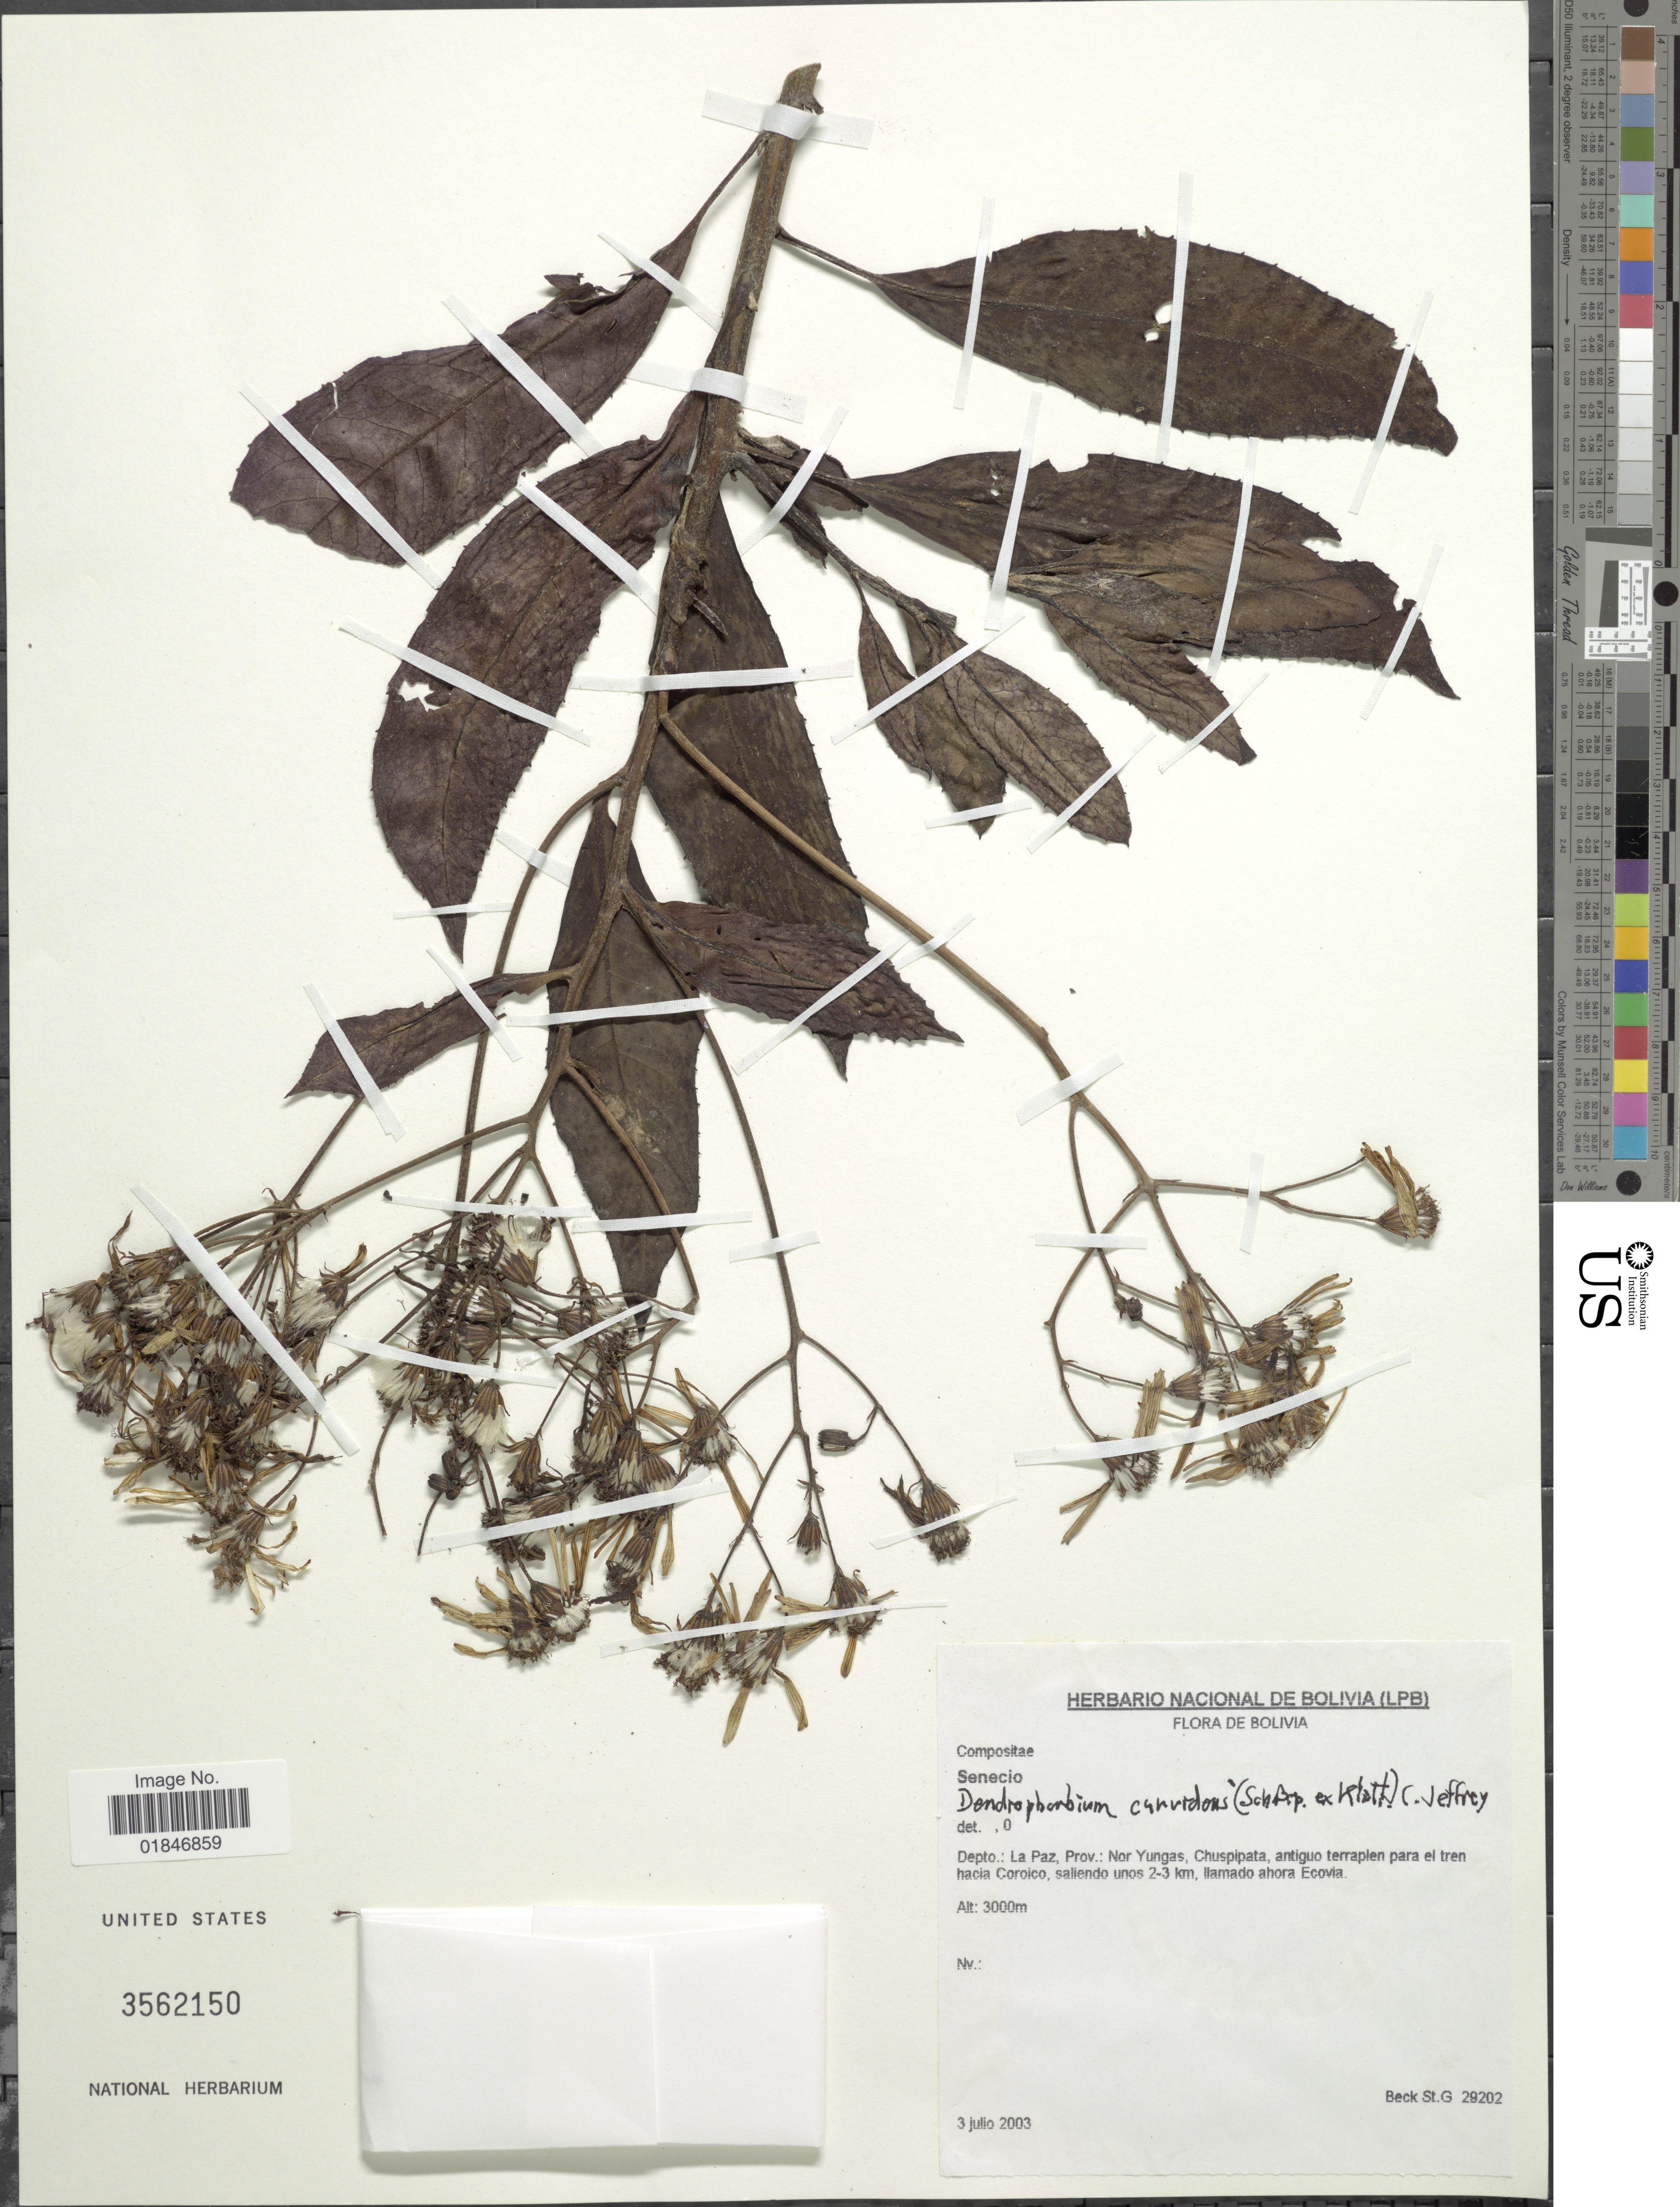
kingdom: Plantae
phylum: Tracheophyta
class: Magnoliopsida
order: Asterales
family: Asteraceae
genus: Dendrophorbium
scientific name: Dendrophorbium curvidens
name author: (Sch. Bip. ex Klatt) C. Jeffrey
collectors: S. G. Beck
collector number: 29202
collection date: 2003-07-03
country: Bolivia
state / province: La Paz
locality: Prov. Nor Yungas. Chuspipata, antiguo terrapien para el tren hacia Coroico, saliendo 2-3 kms, llamado ahora Ecovia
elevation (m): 3000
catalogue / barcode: US 3562150